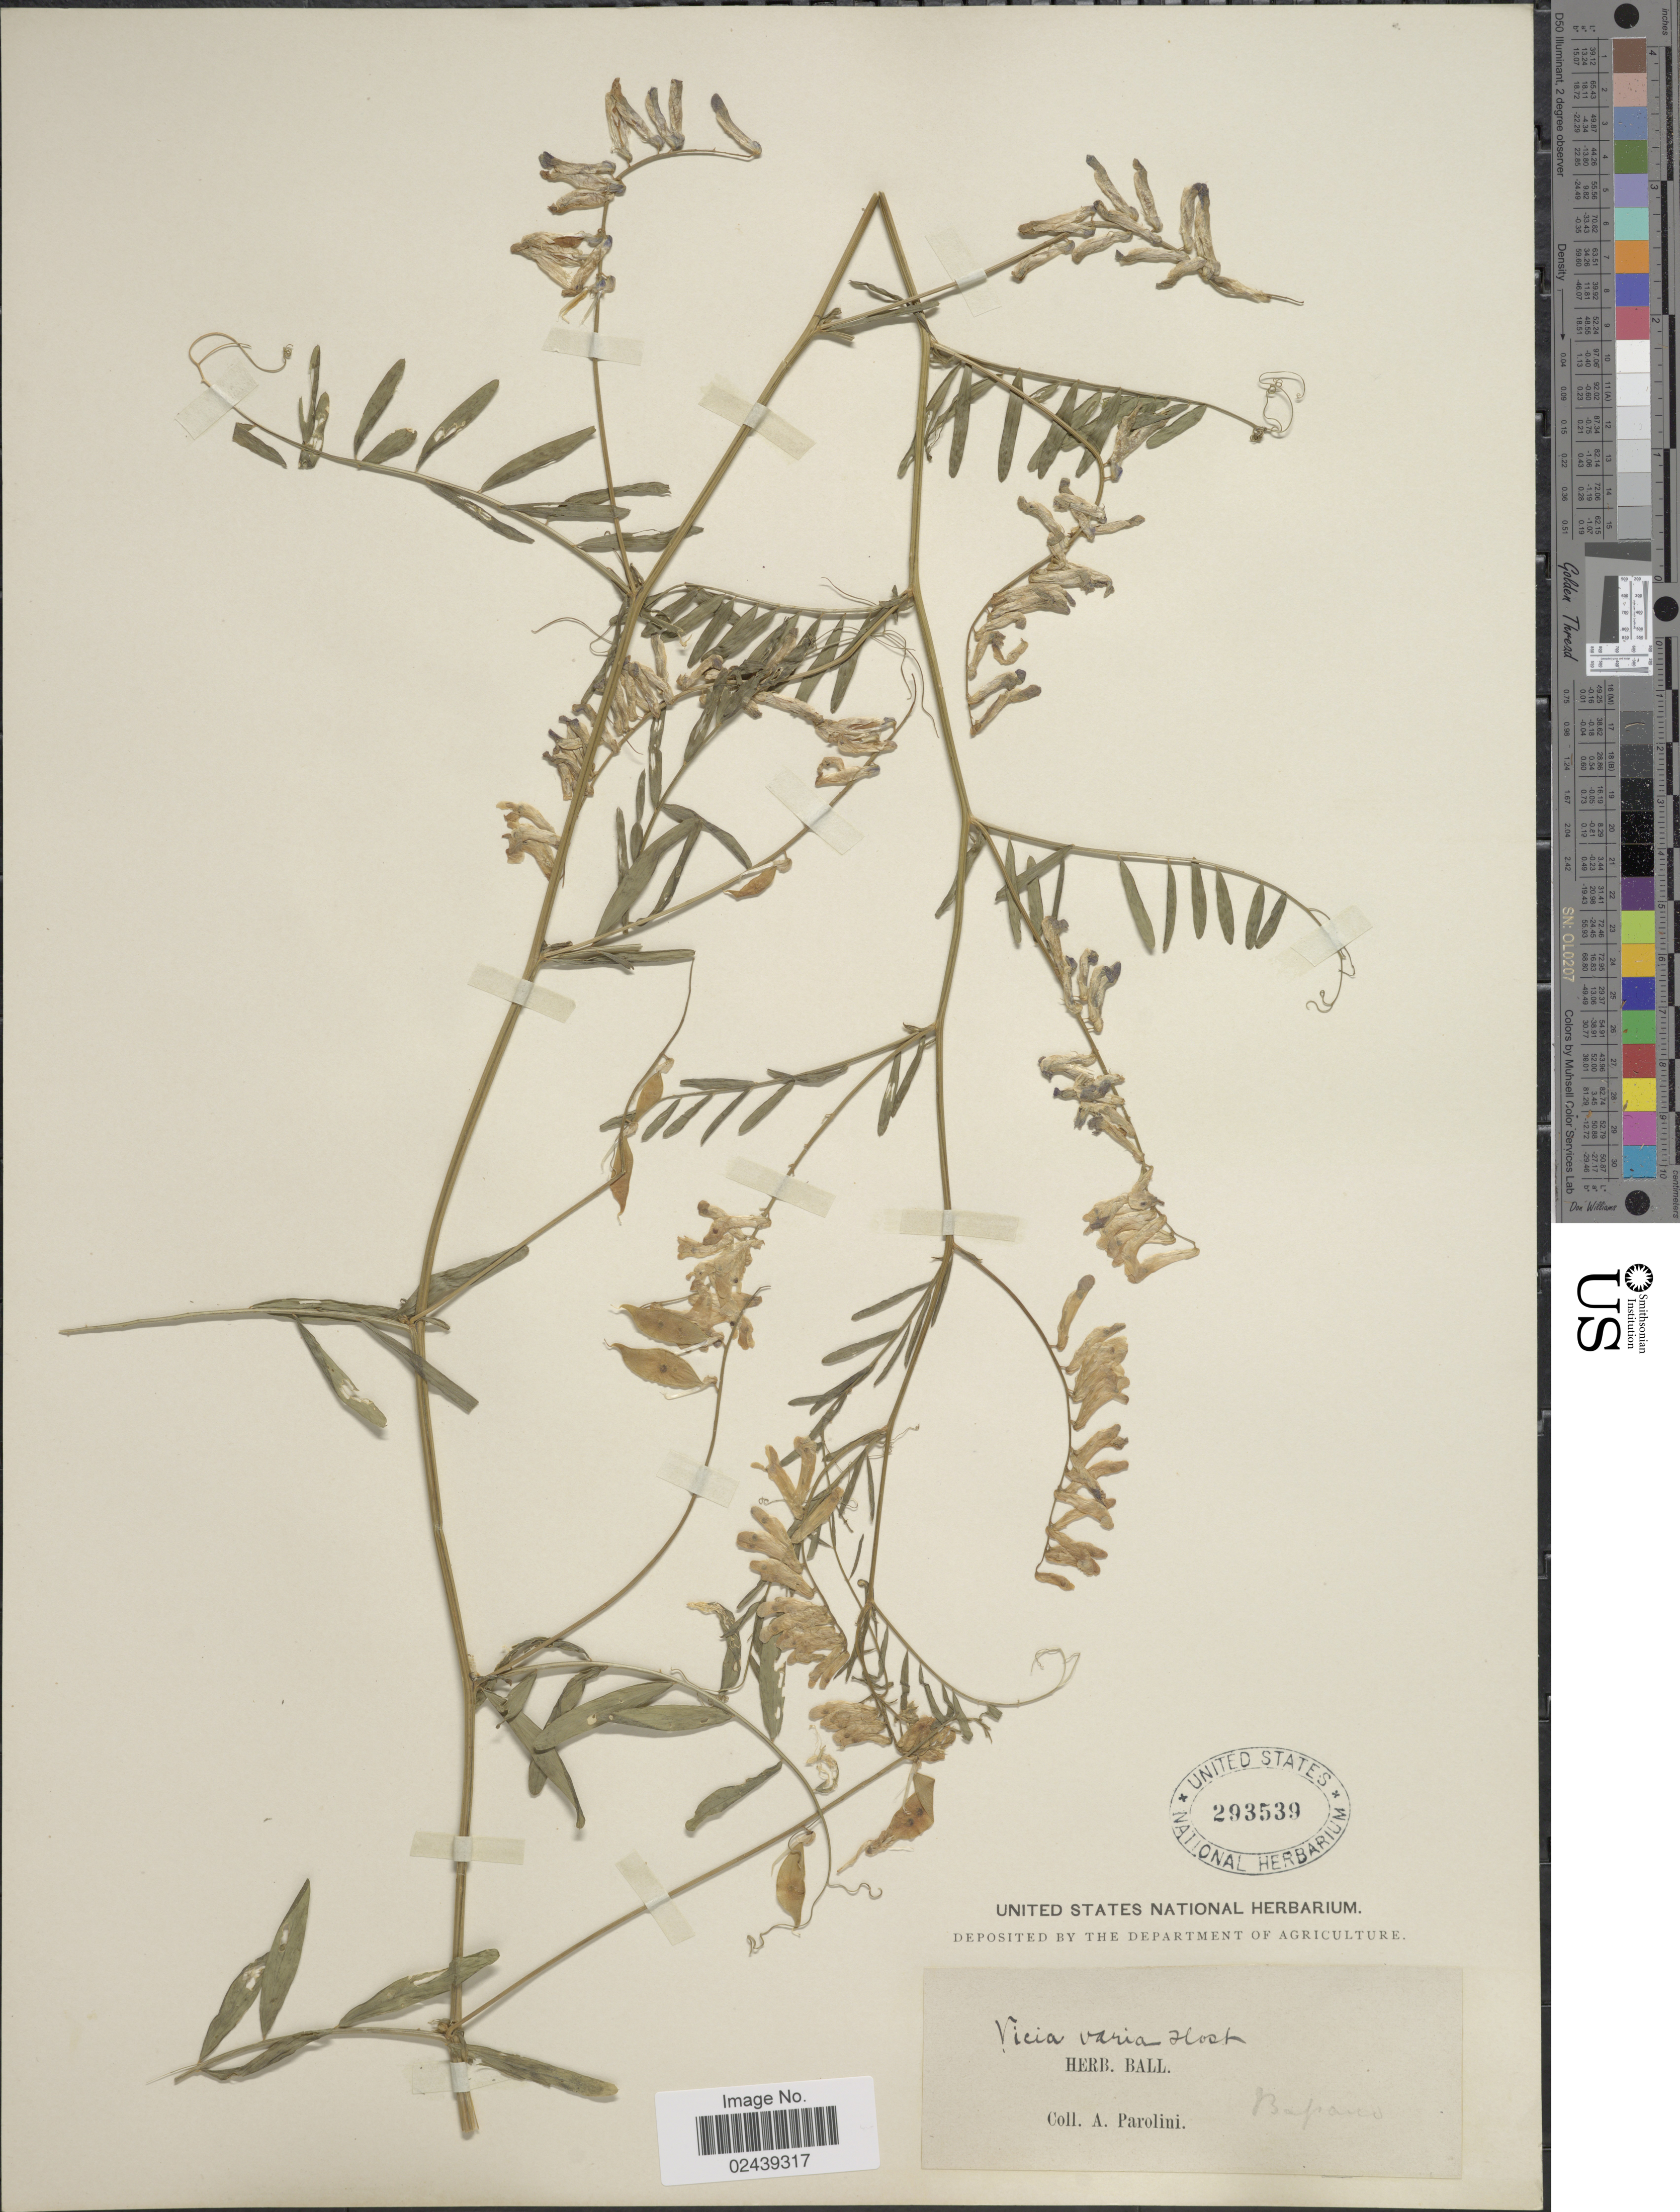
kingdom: Plantae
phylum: Tracheophyta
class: Magnoliopsida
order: Fabales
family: Fabaceae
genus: Vicia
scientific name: Vicia varia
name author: Host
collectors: A. Parolini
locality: Bapano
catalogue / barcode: US 293539